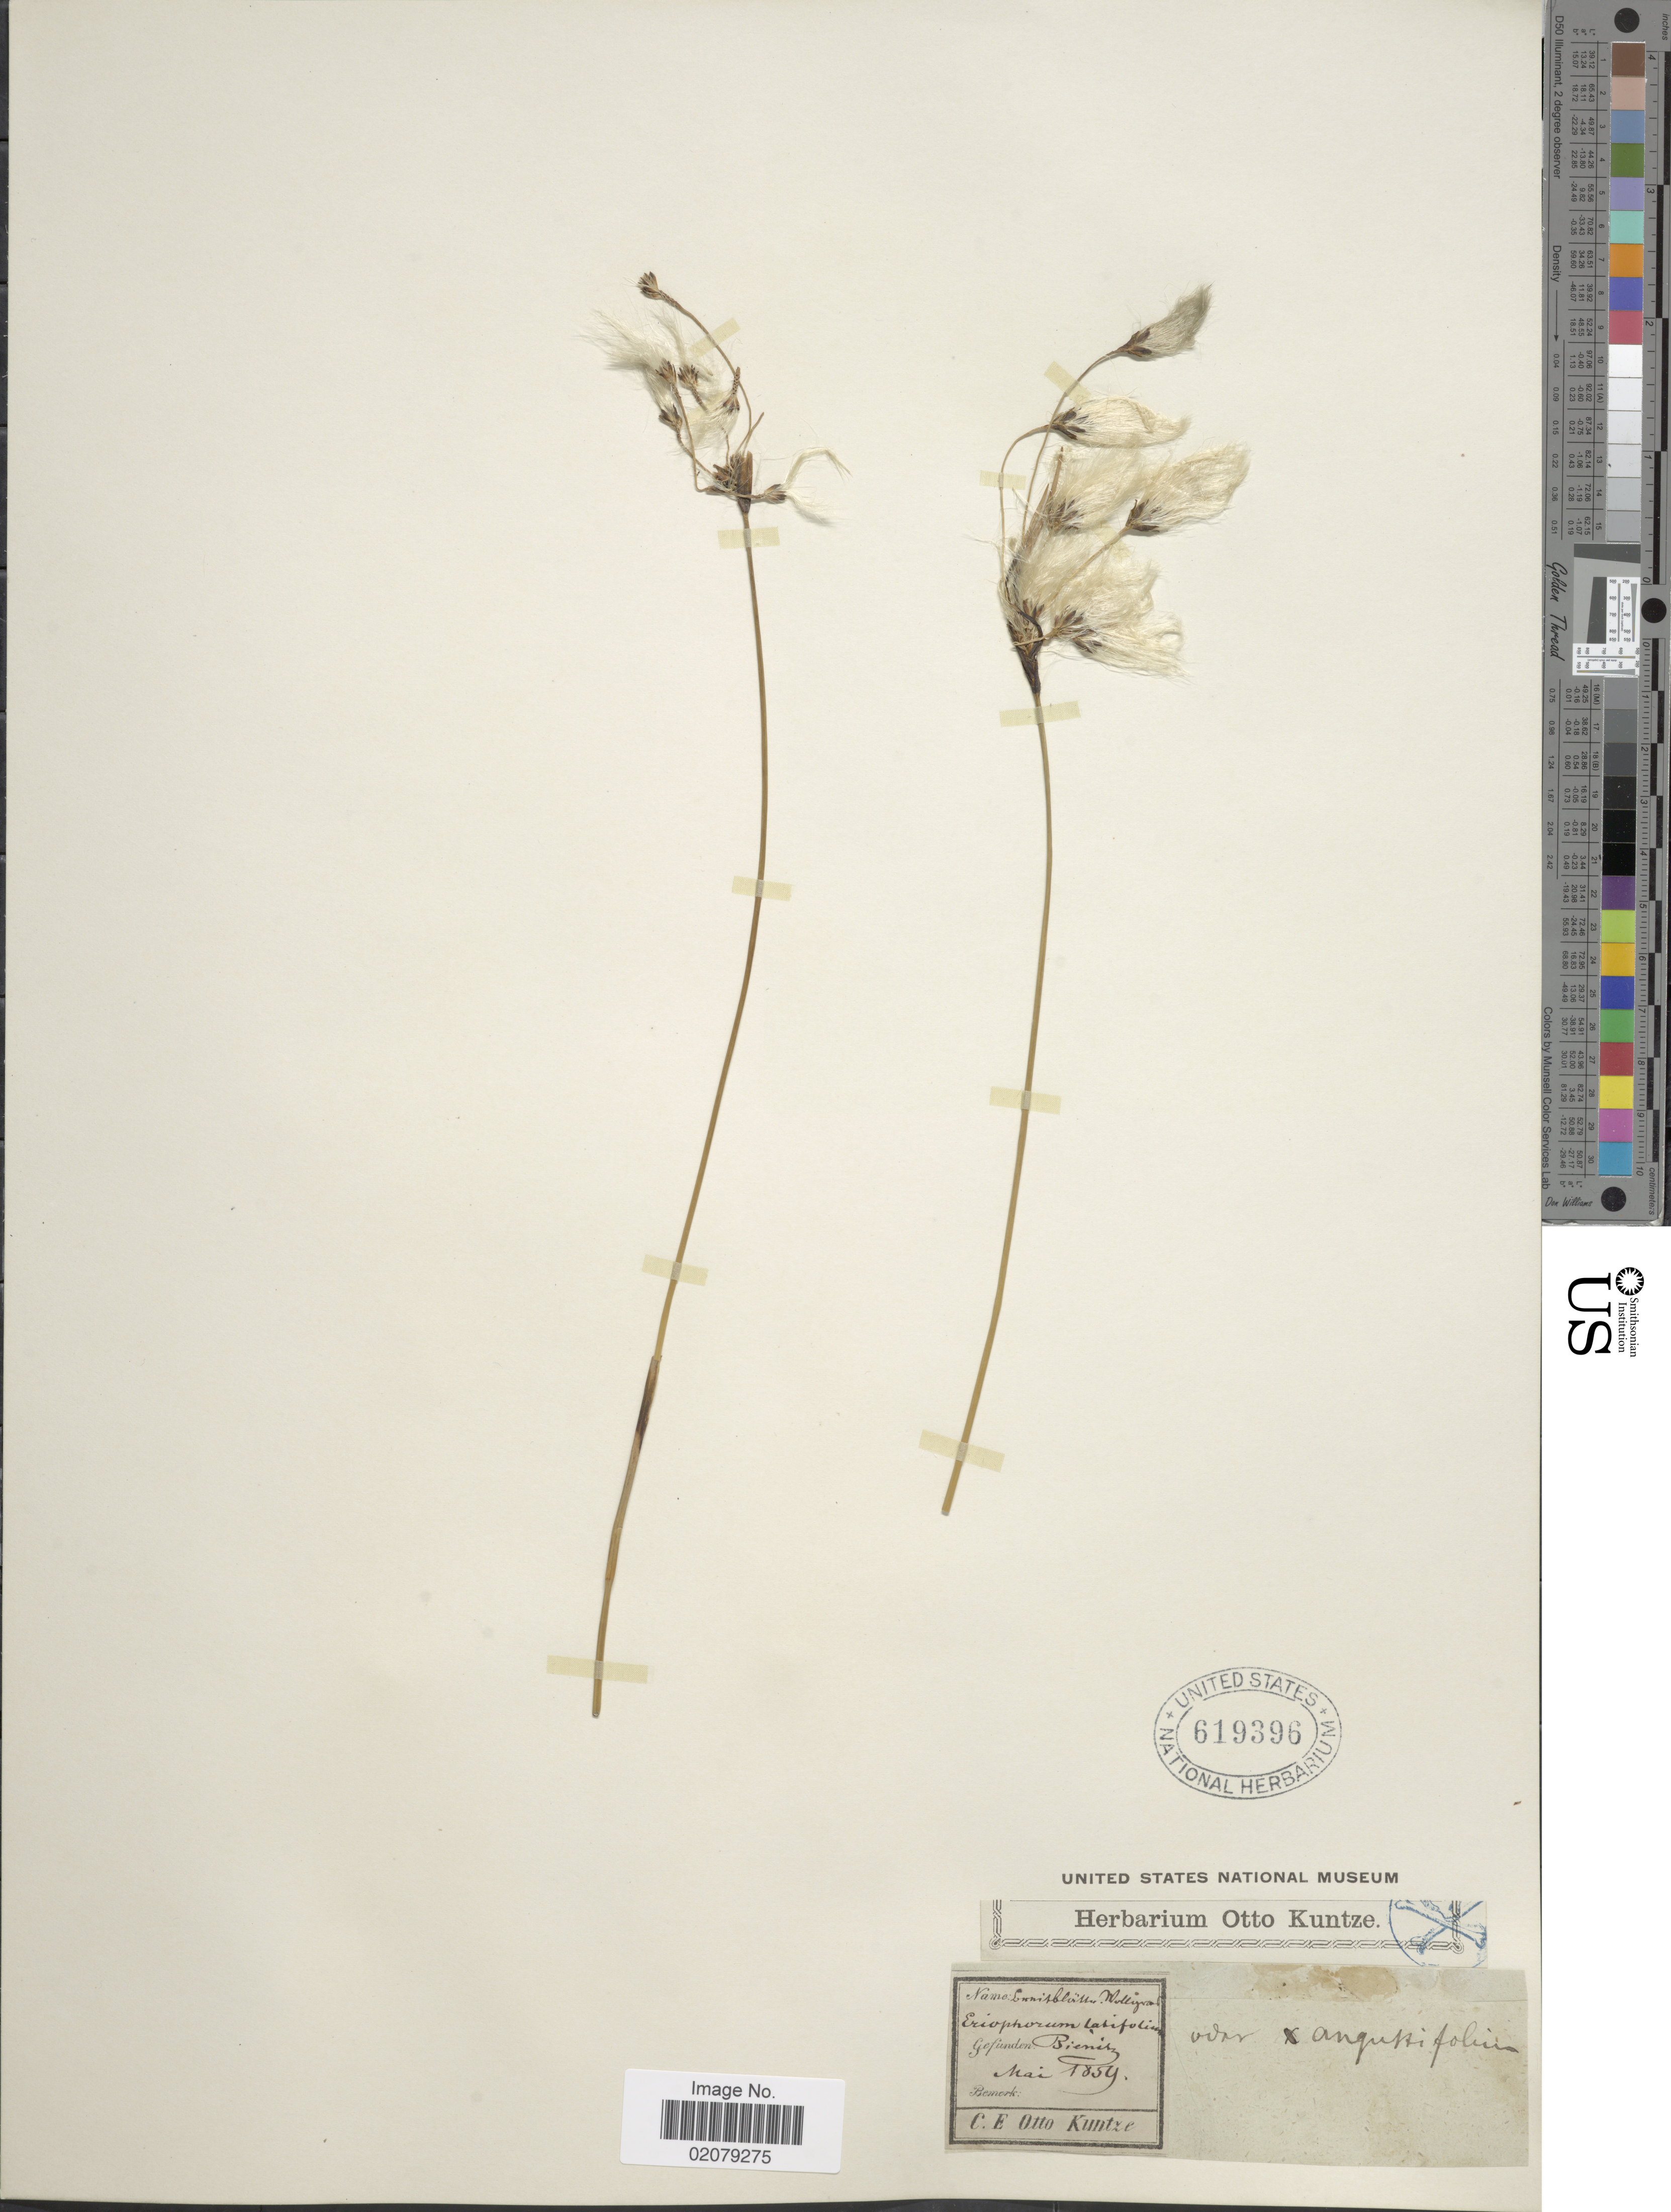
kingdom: Plantae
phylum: Tracheophyta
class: Liliopsida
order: Poales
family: Cyperaceae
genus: Eriophorum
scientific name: Eriophorum angustifolium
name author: Honck.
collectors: C.E.O. Kuntze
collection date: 1859-05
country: Germany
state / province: Sachsen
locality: Bienitz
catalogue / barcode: US 619396